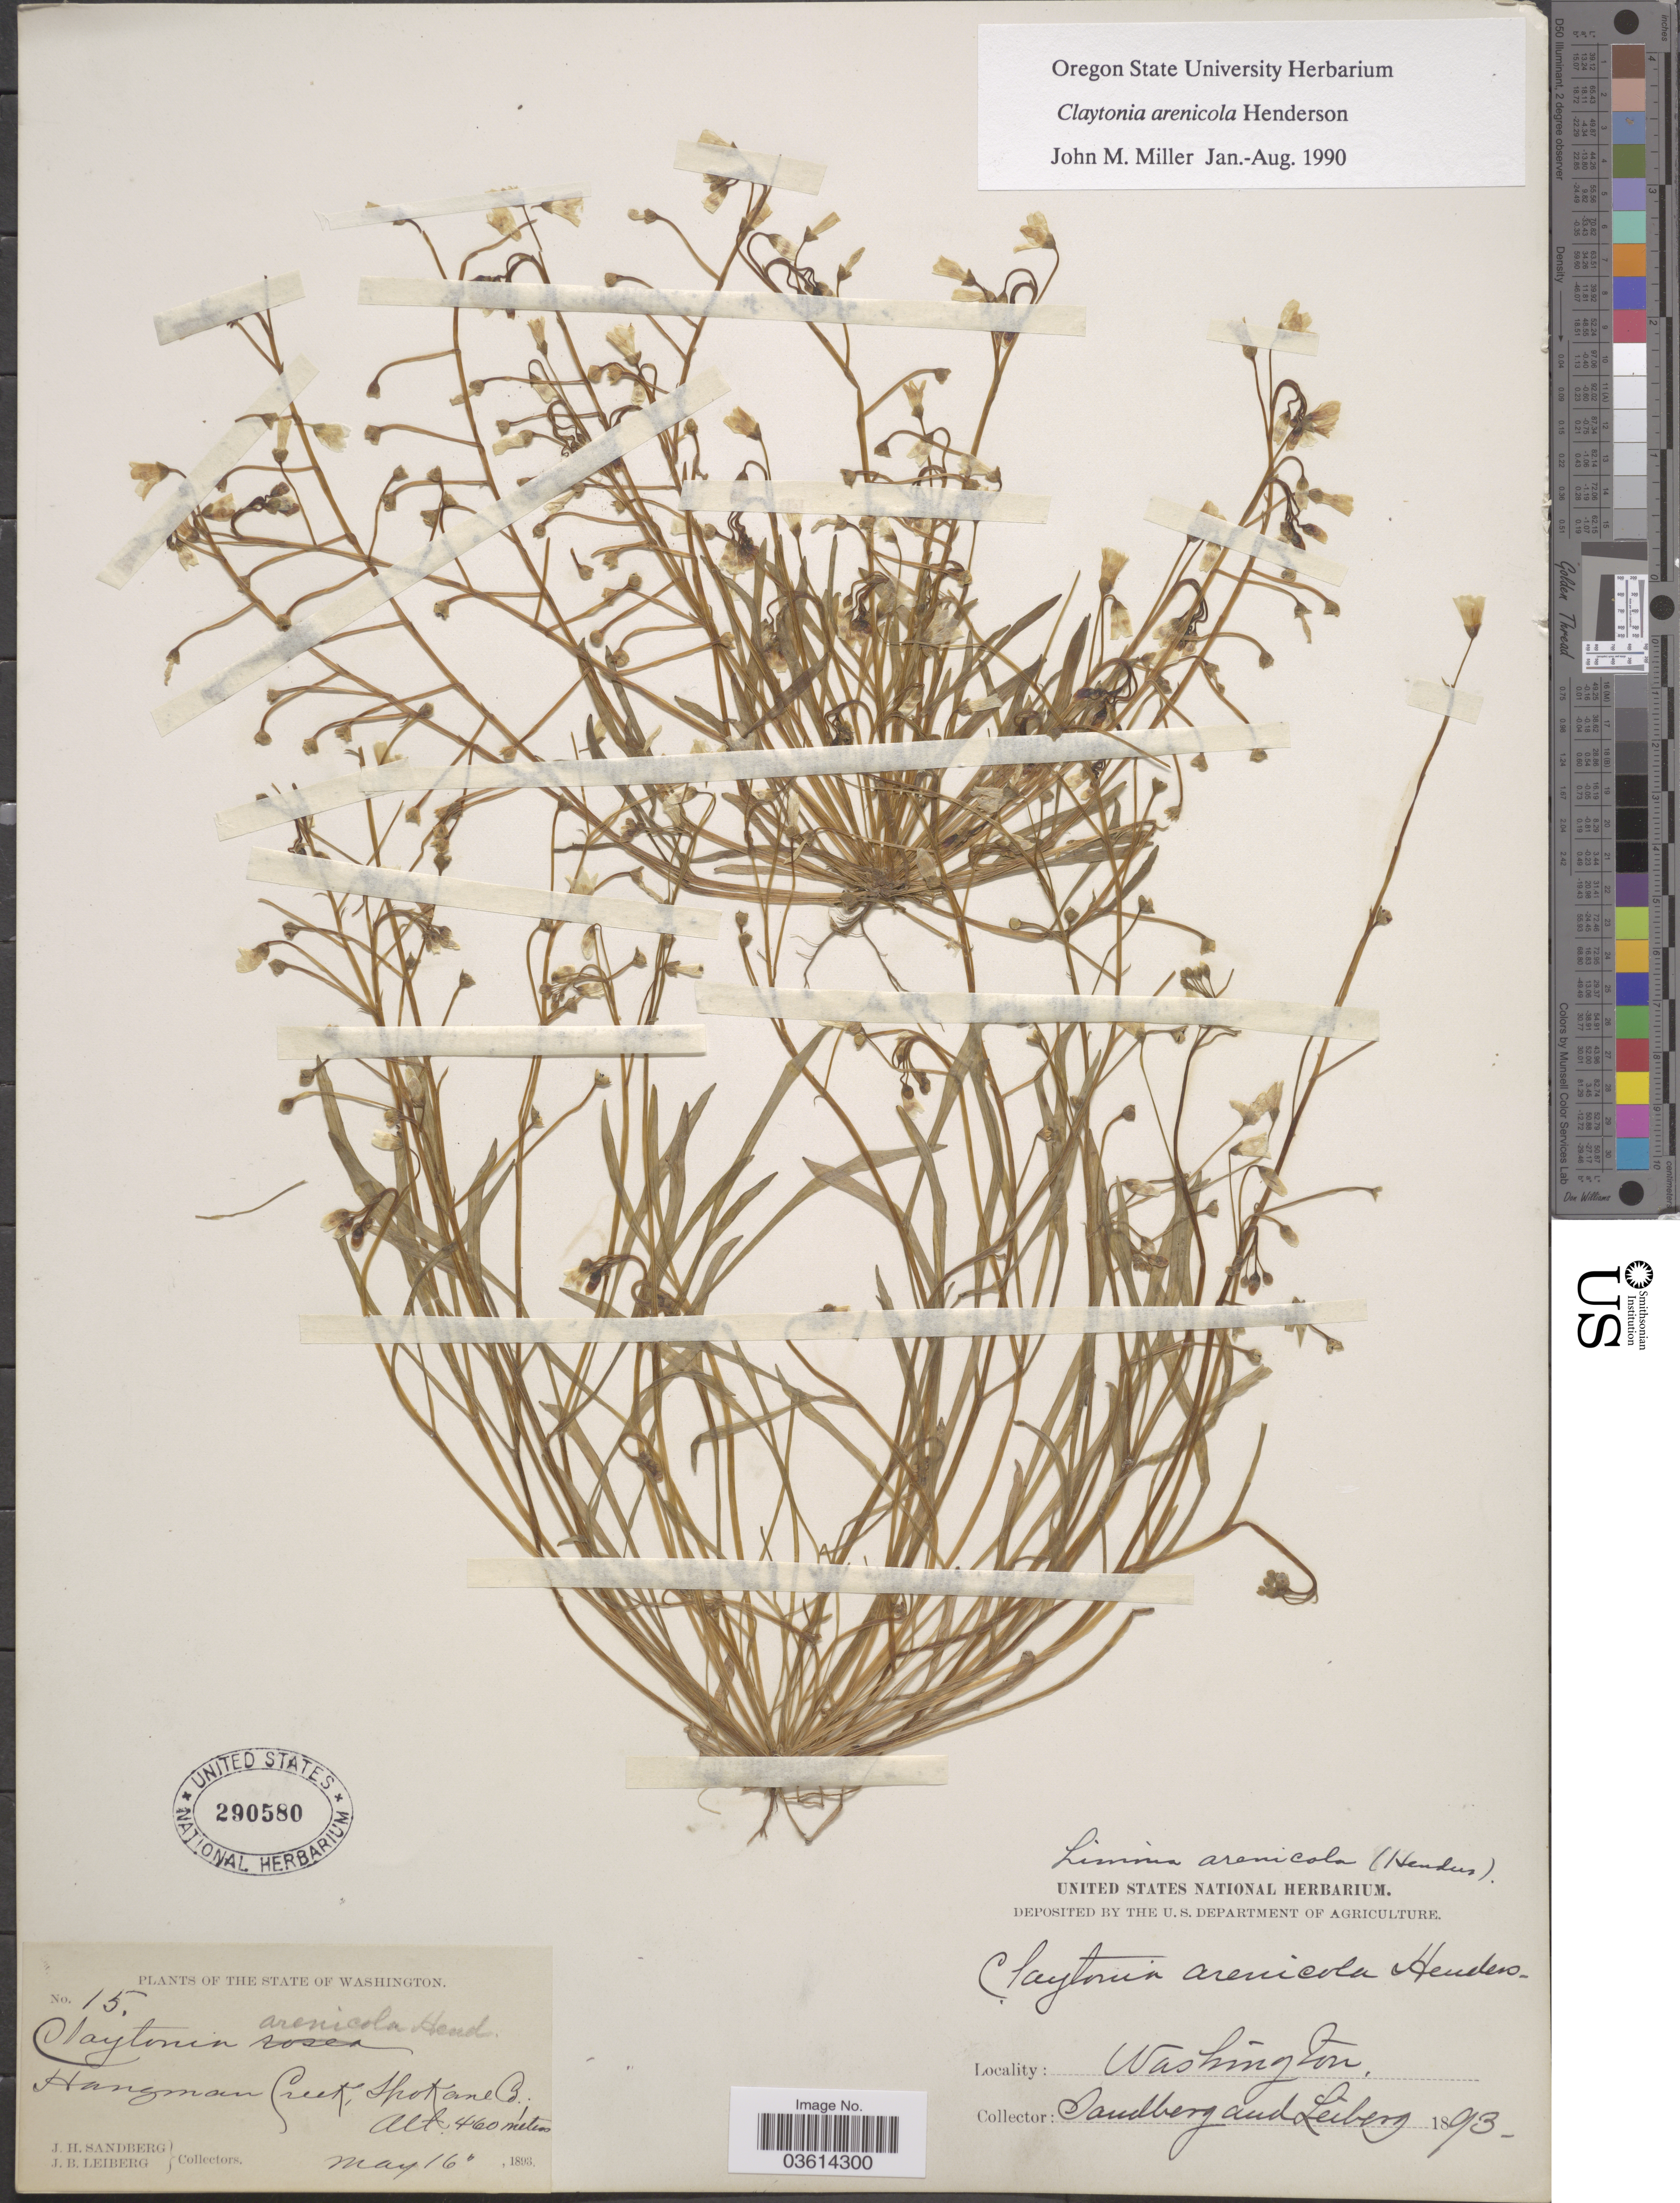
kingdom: Plantae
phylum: Tracheophyta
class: Magnoliopsida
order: Caryophyllales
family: Montiaceae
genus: Claytonia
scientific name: Claytonia arenicola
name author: L.F. Hend.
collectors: J. H. Sandberg & J. B. Leiberg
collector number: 15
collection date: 1893-05-16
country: United States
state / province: Washington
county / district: Spokane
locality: Hangman Creek, Spokane Co.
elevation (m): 460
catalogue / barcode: US 290580